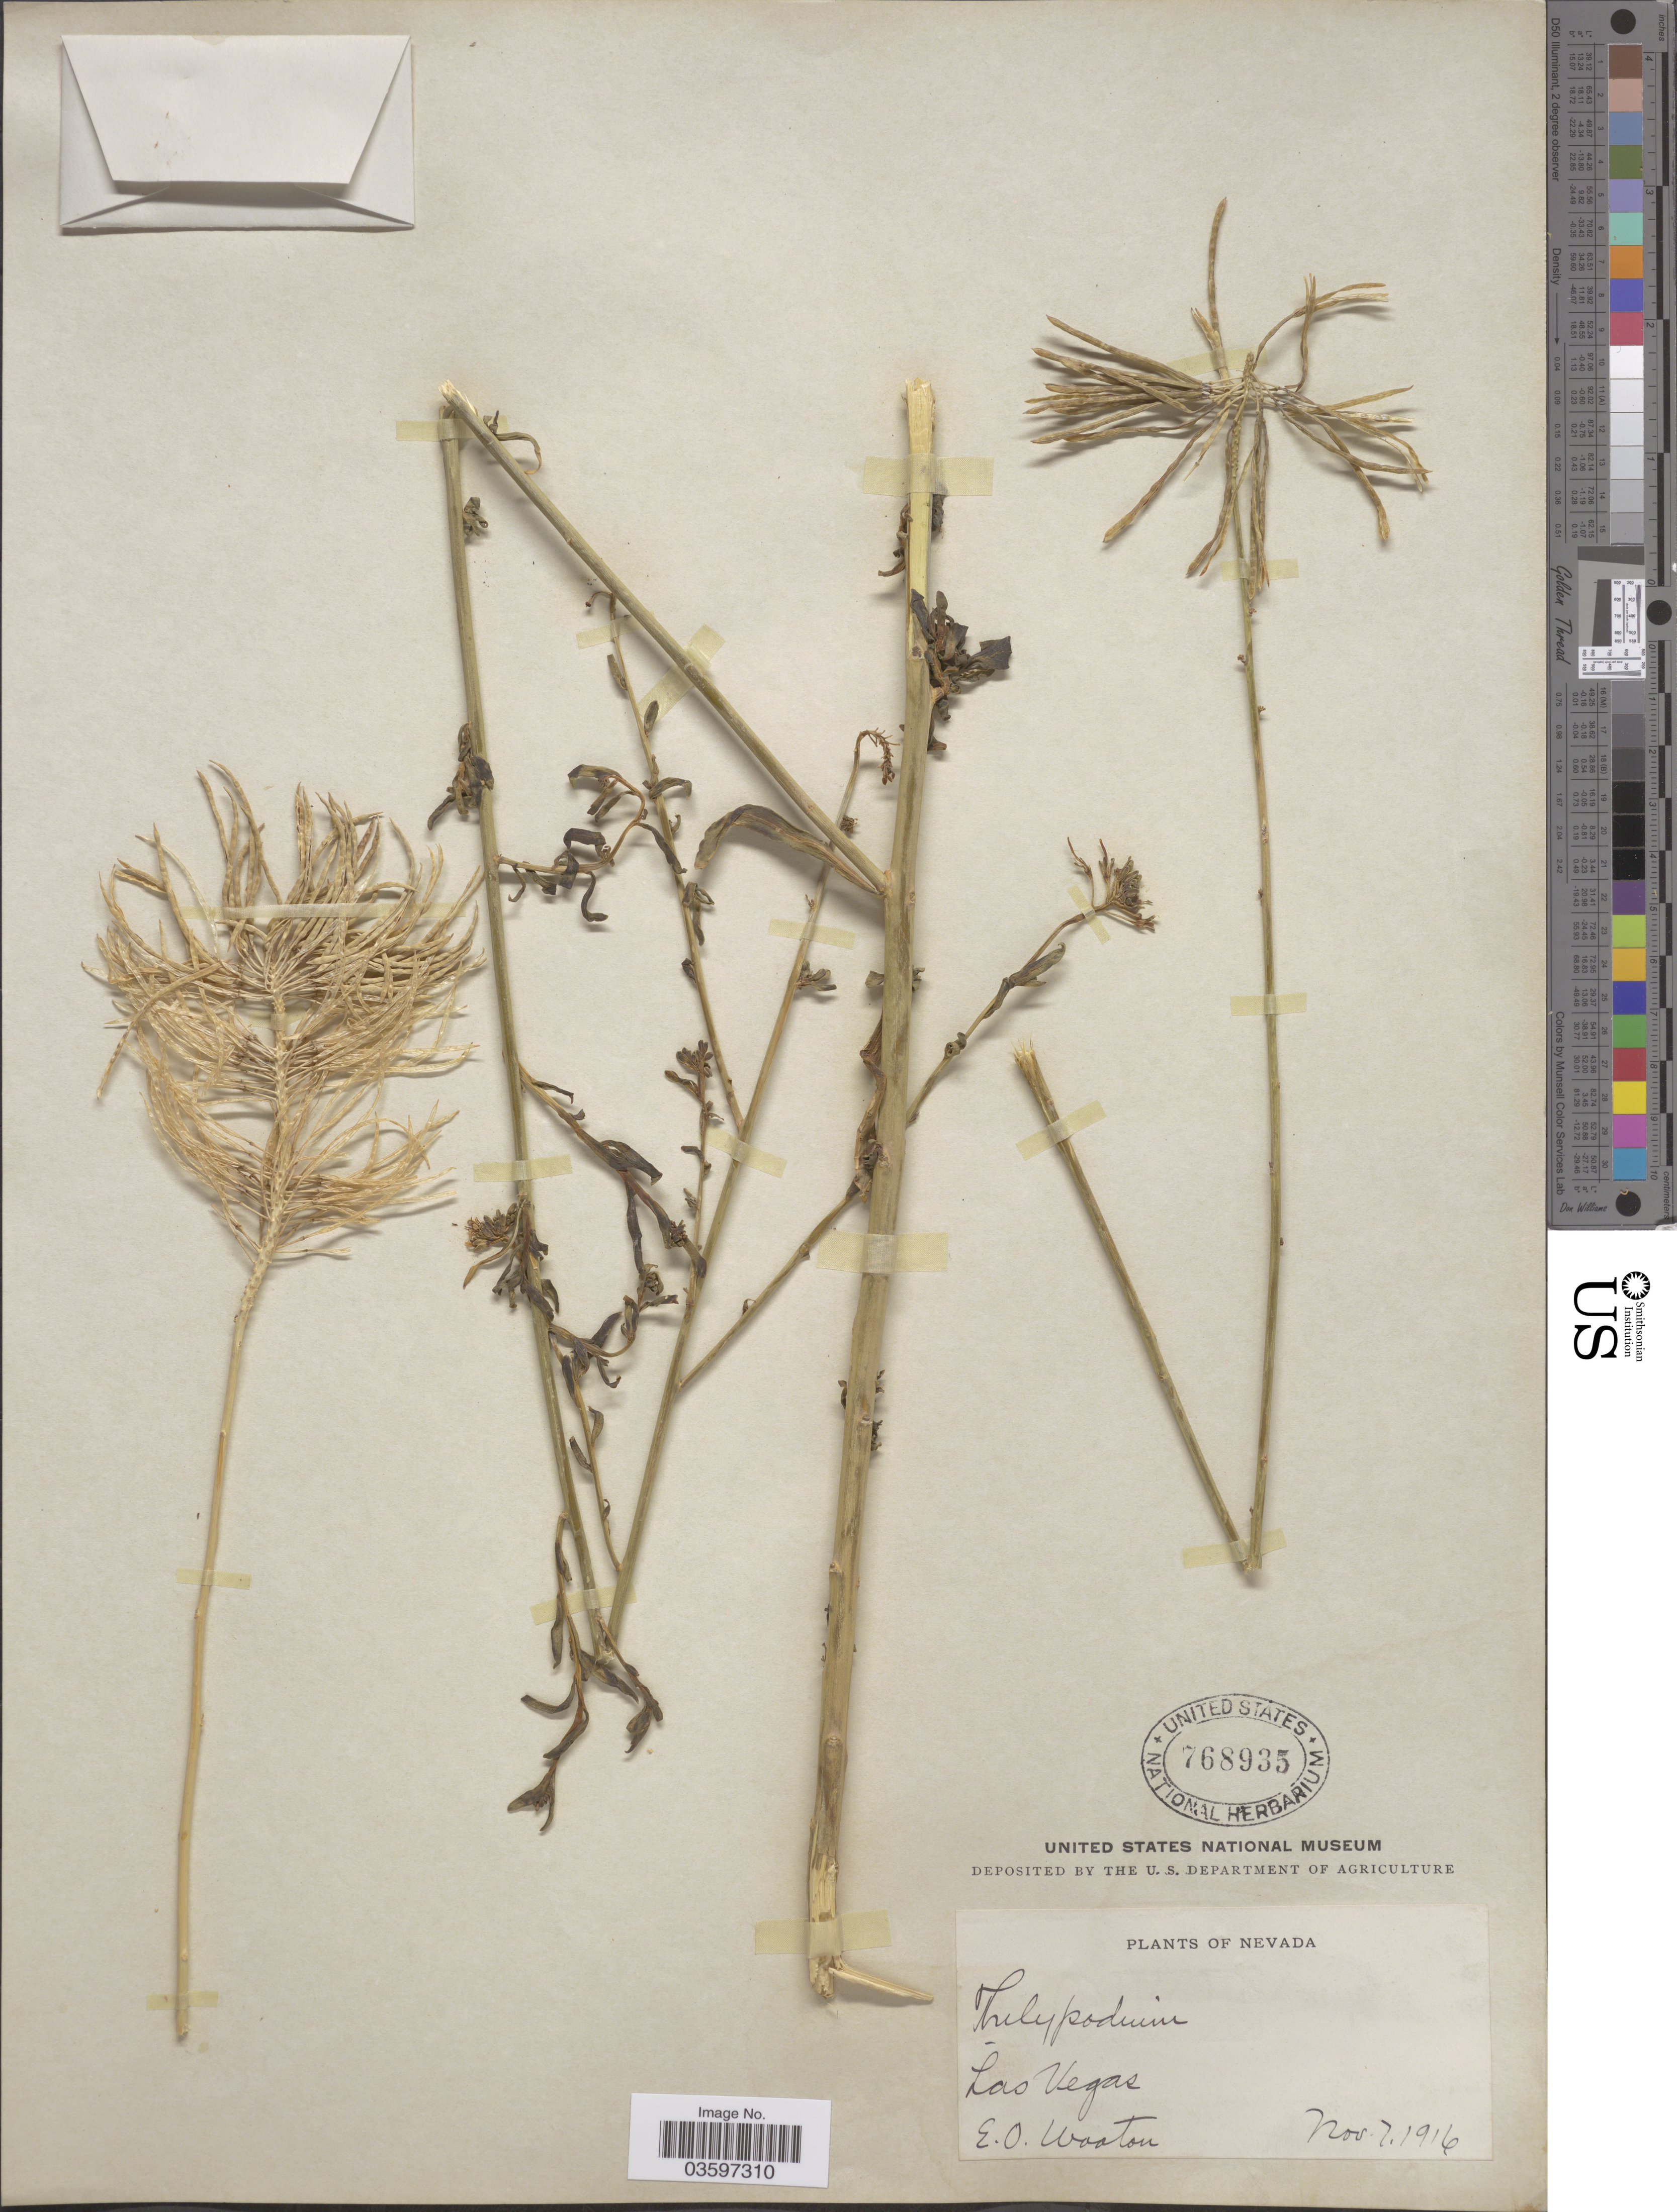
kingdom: Plantae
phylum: Tracheophyta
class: Magnoliopsida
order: Brassicales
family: Brassicaceae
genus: Stanleyella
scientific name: Stanleyella wrightii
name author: Rydb.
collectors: E. O. Wooton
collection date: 1916-11-07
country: United States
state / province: Nevada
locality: Las Vegas.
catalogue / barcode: US 768935